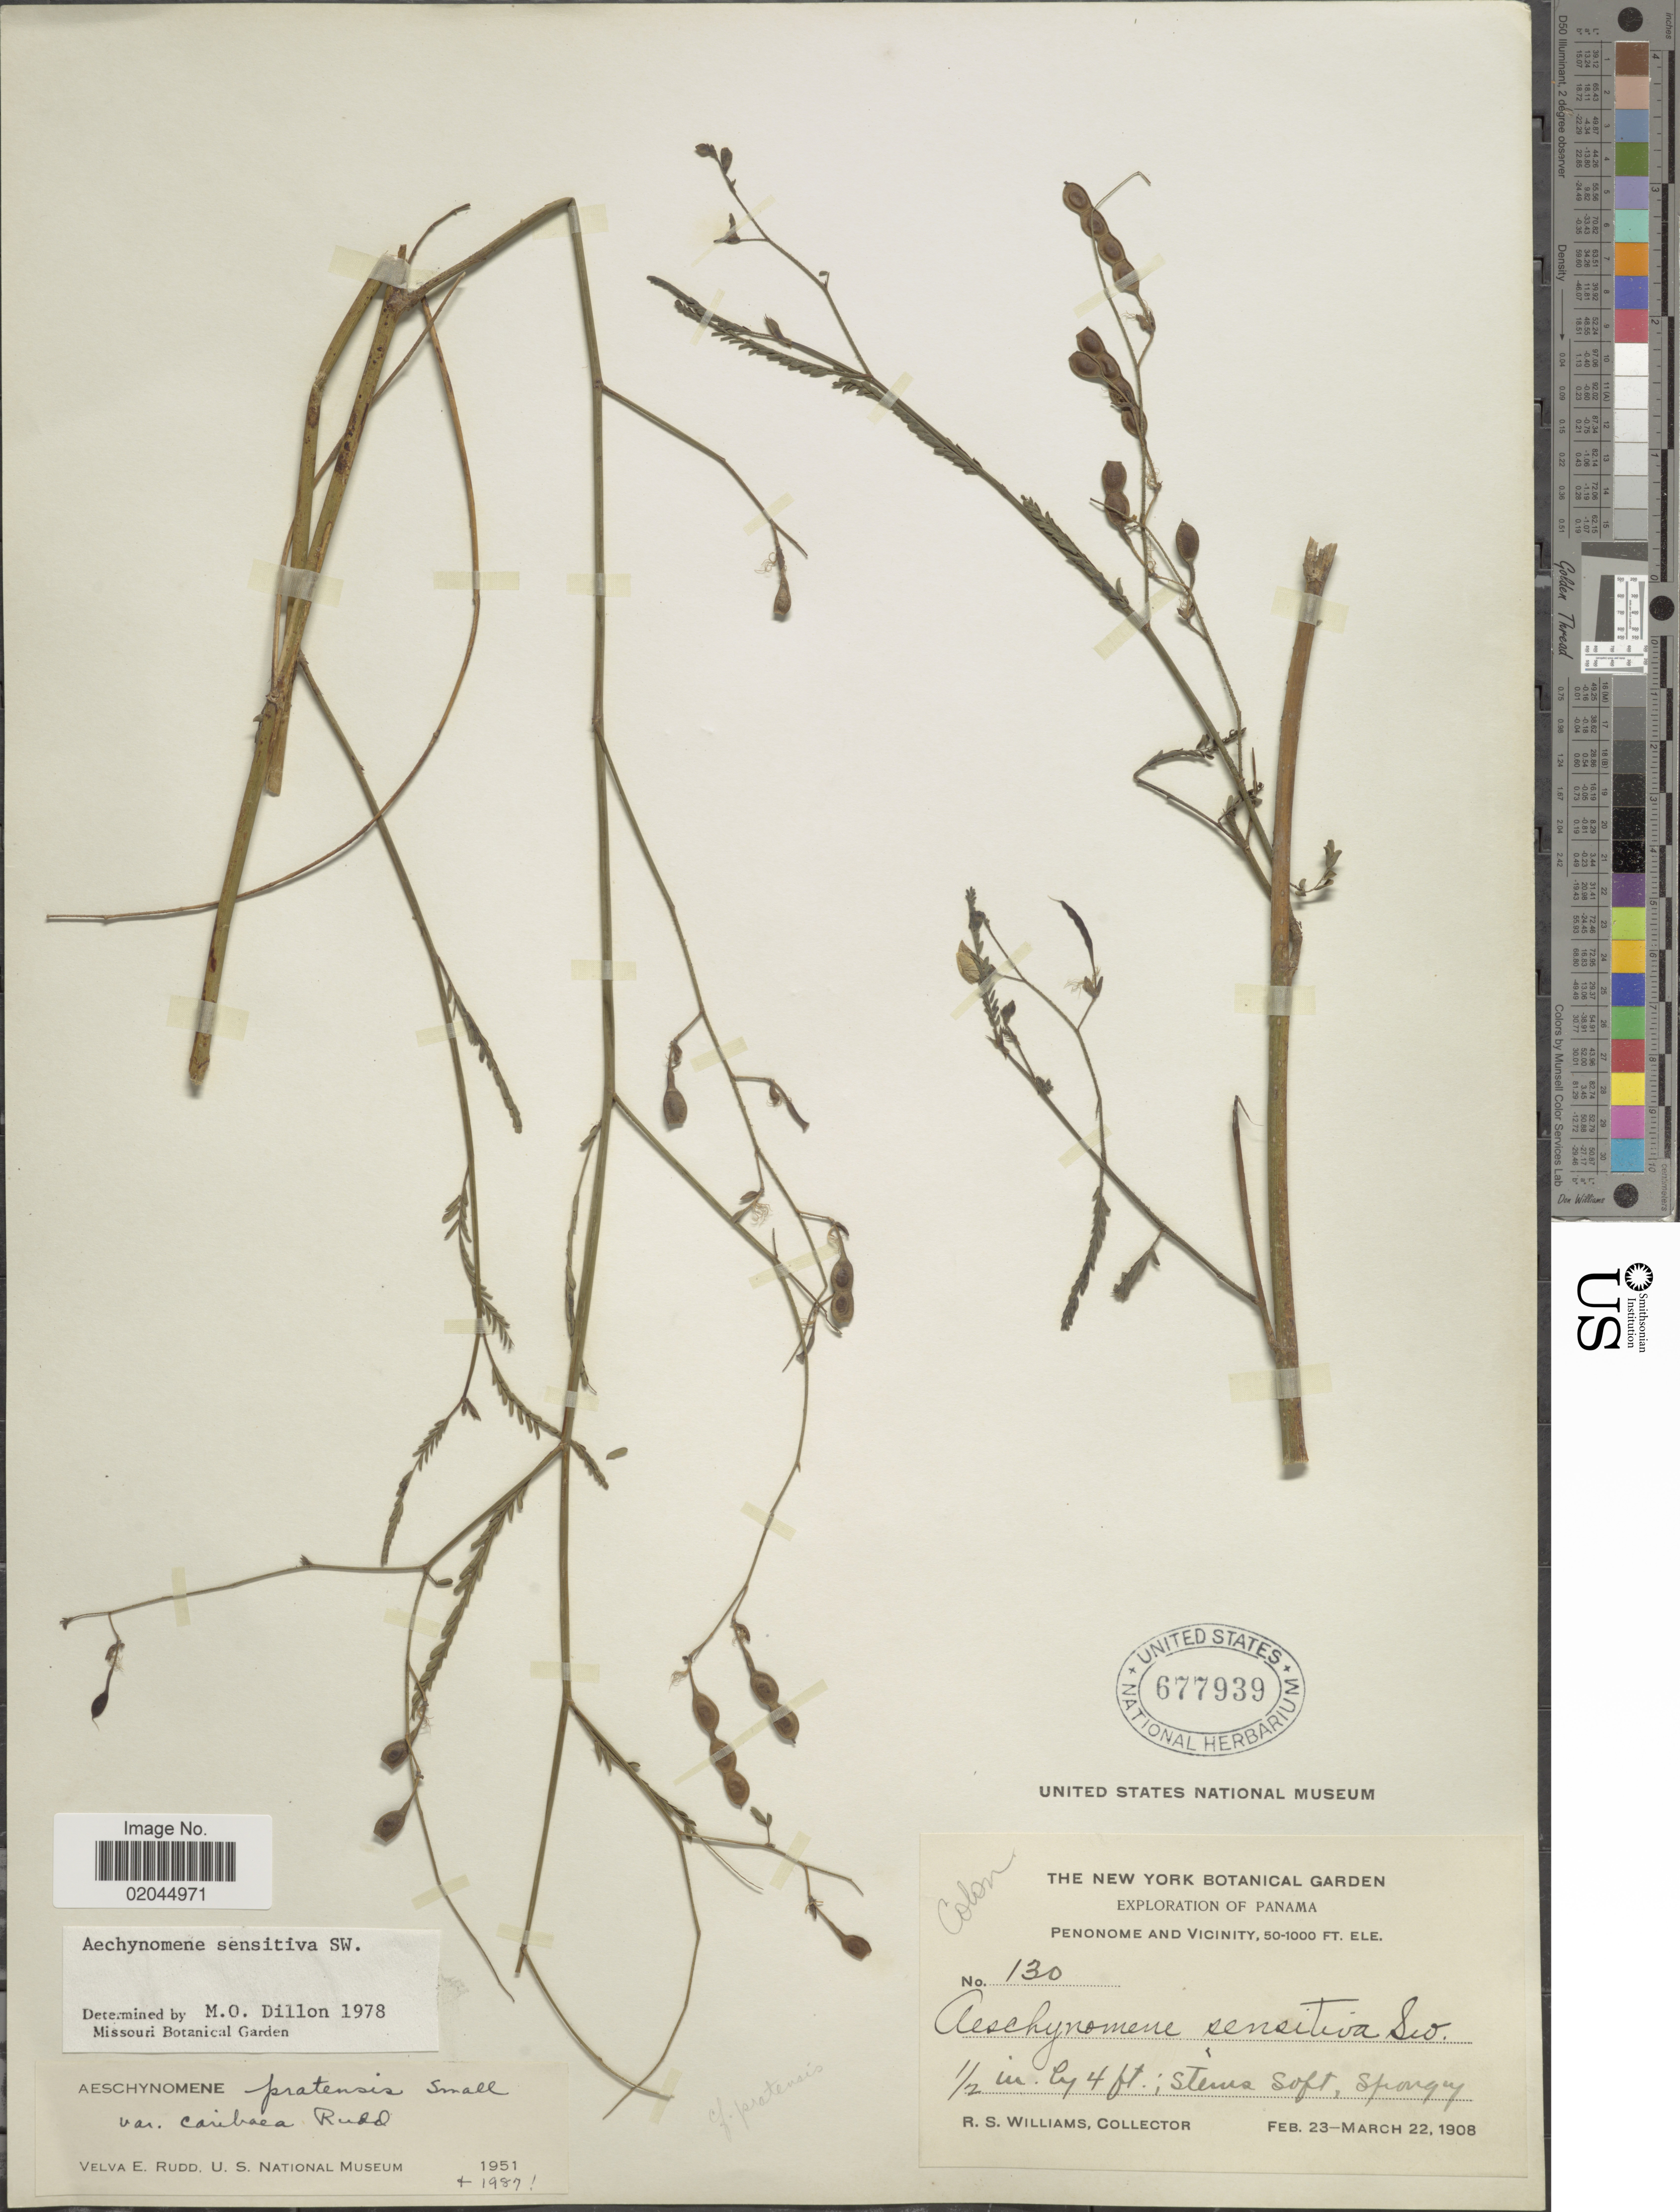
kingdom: Plantae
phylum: Tracheophyta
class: Magnoliopsida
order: Fabales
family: Fabaceae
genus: Aeschynomene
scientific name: Aeschynomene pratensis var. caribaea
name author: Rudd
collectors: R. S. Williams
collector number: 130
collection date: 1908-02-23/1908-03-22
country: Panama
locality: Penonome and Vicinity, ½ mi.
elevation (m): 15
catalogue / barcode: US 677939